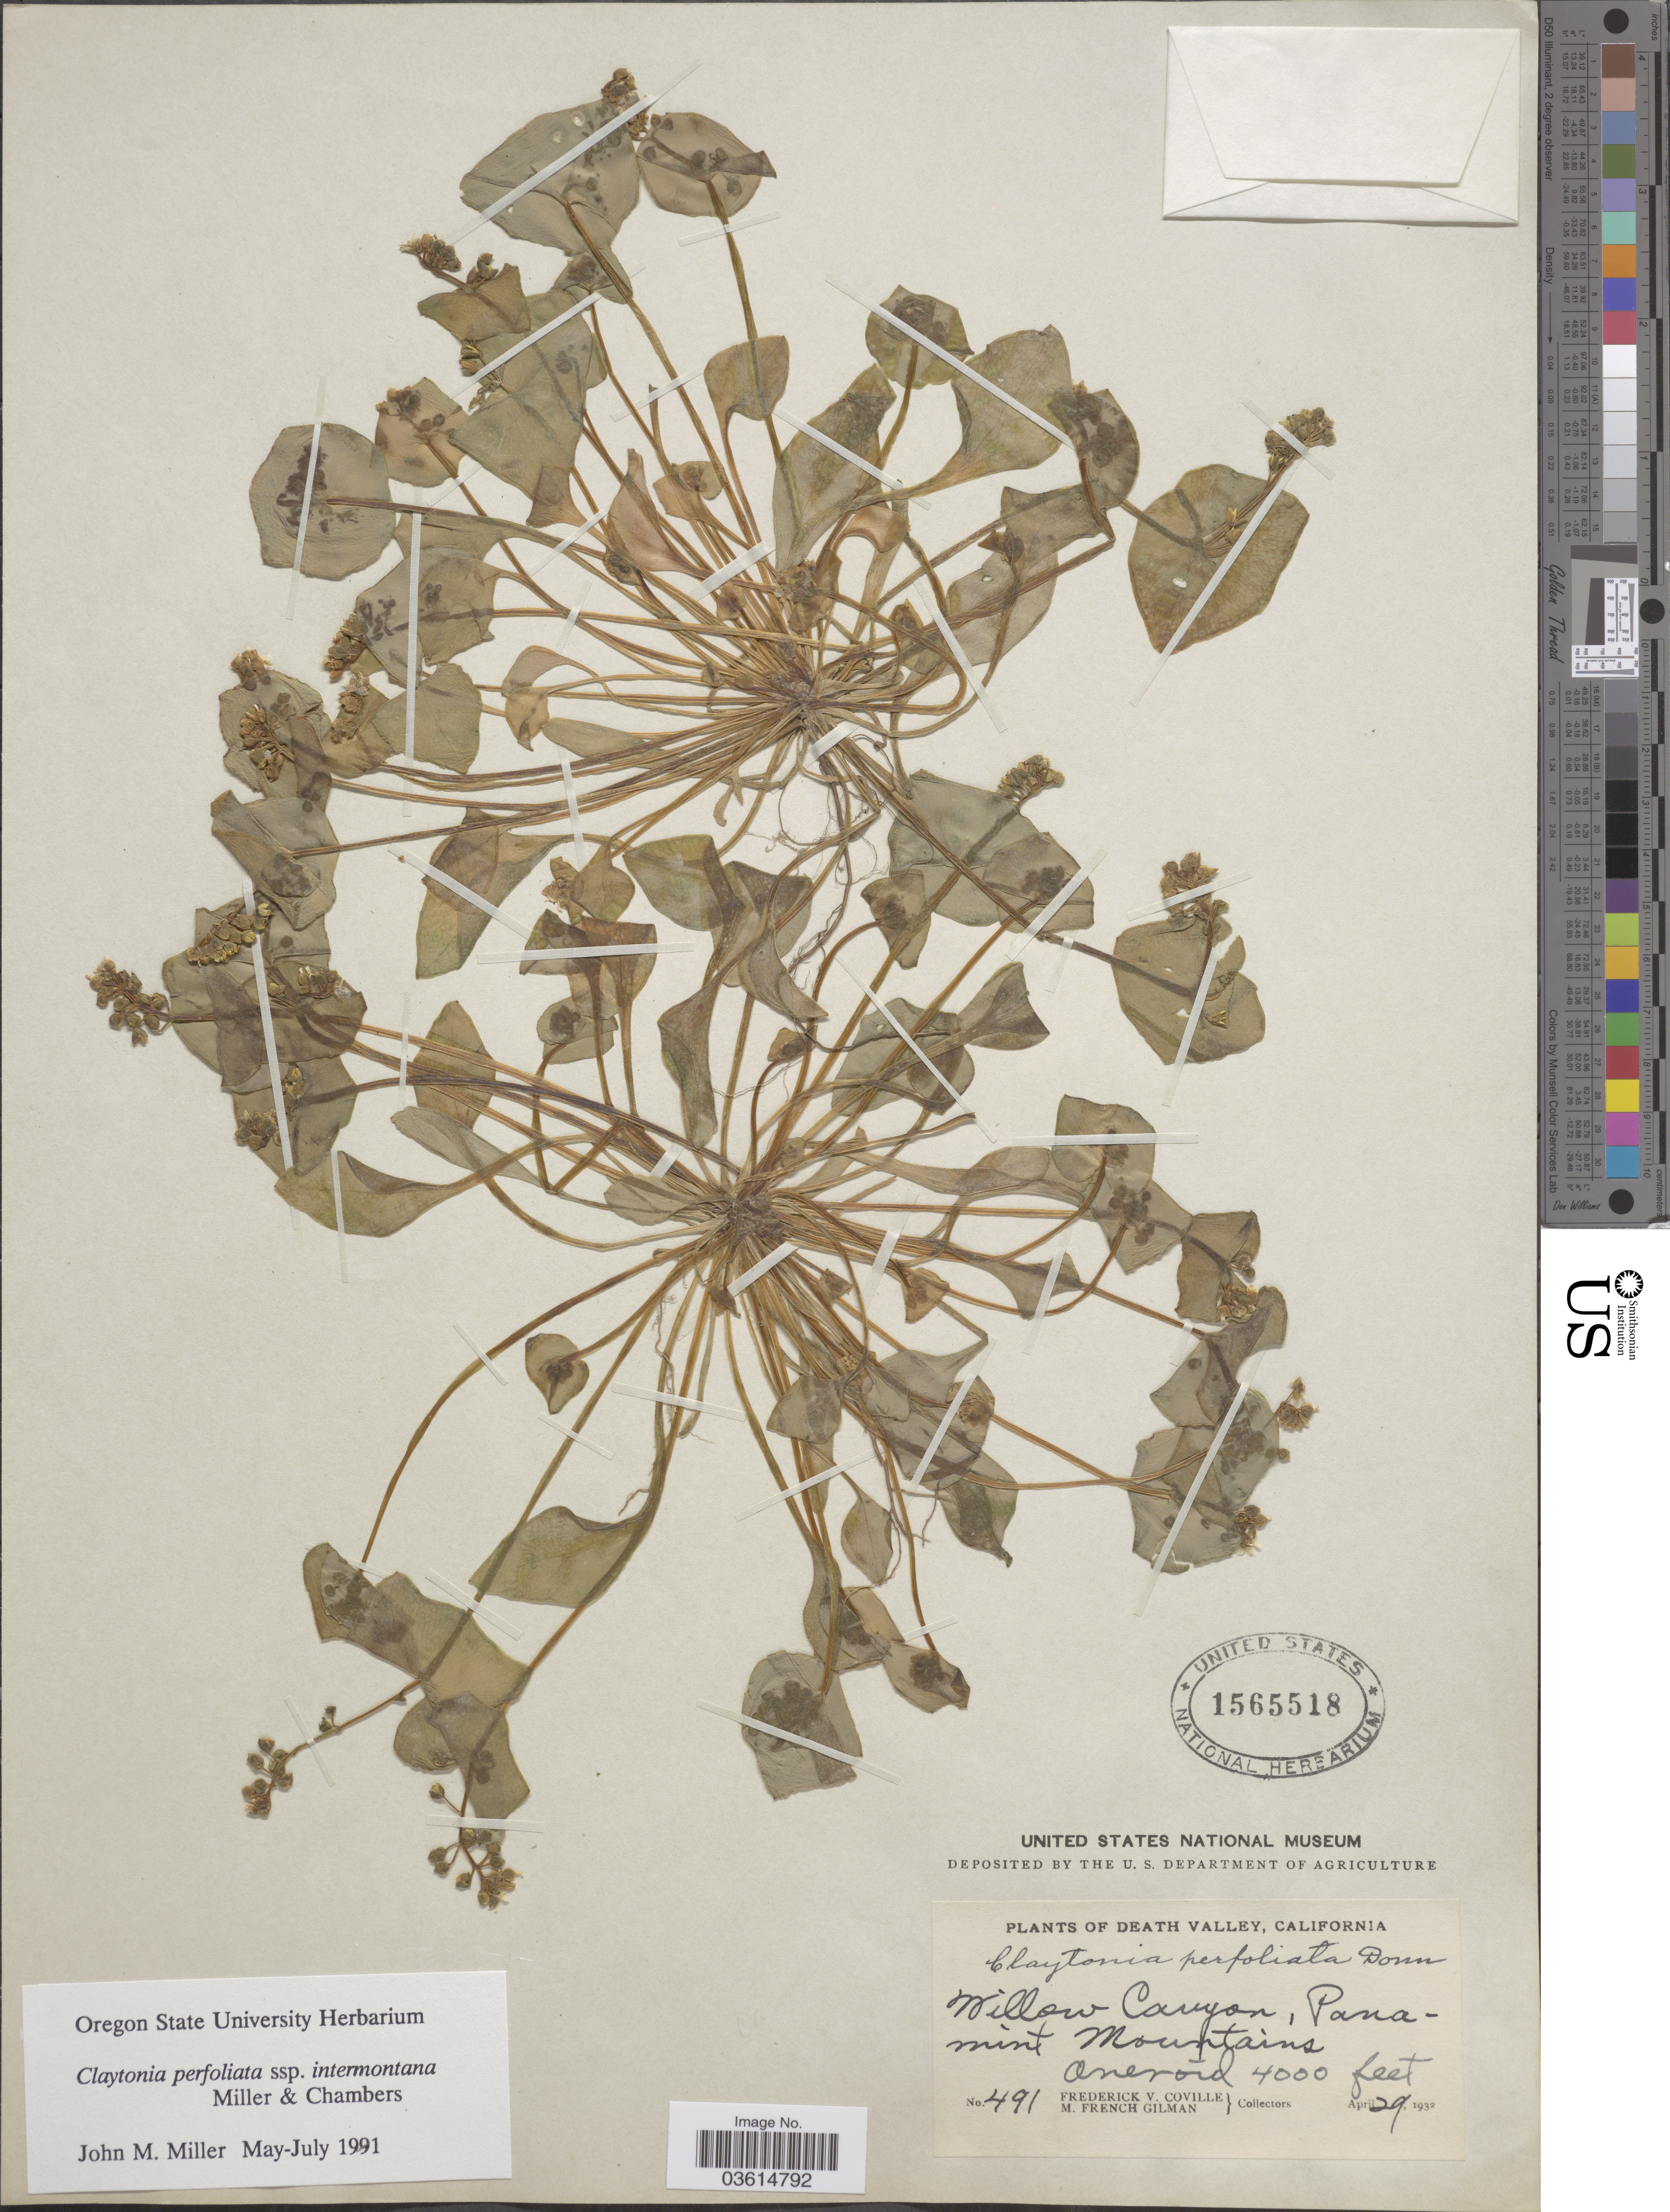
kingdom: Plantae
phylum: Tracheophyta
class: Magnoliopsida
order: Caryophyllales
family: Montiaceae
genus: Claytonia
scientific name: Claytonia perfoliata subsp. intermontana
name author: Mill. & Chambers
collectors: F. V. Coville & M. F. Gilman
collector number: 491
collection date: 1932-04-29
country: United States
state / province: California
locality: Death Valley. Willow Canyon, Panamint Mountains.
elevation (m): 1219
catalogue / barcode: US 1565518